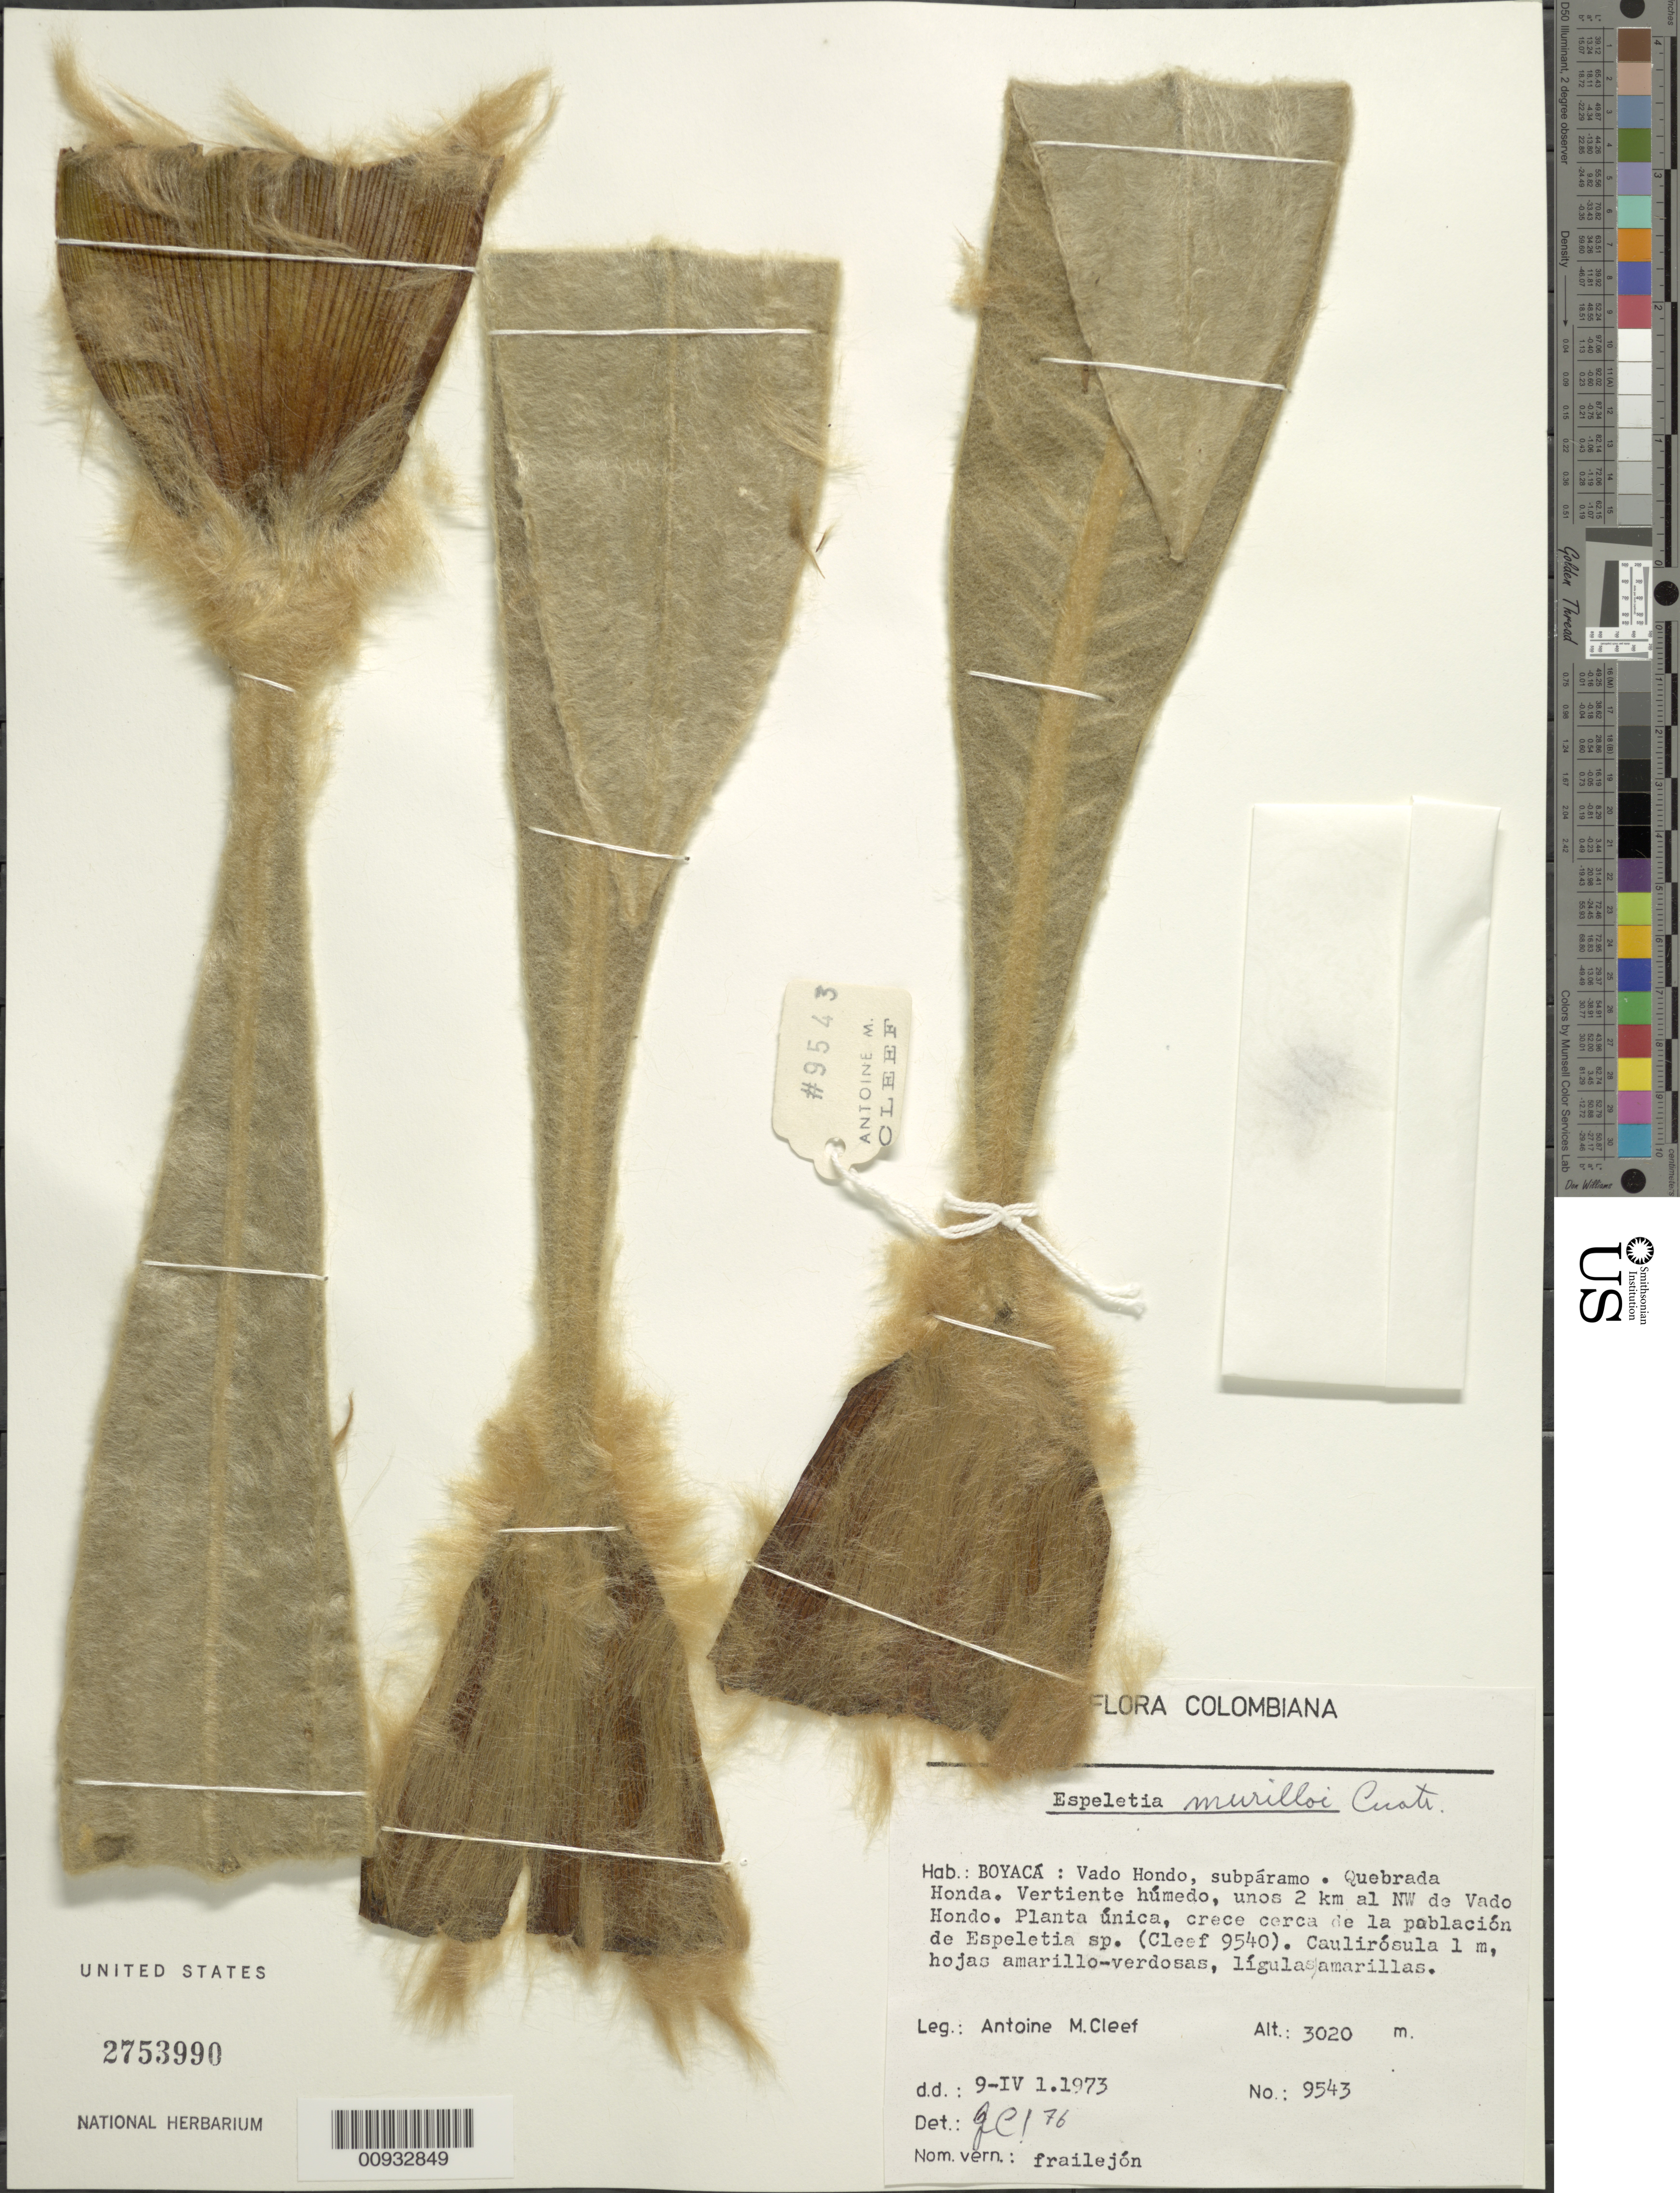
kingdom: Plantae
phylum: Tracheophyta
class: Magnoliopsida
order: Asterales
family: Asteraceae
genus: Espeletia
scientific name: Espeletia murilloi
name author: Cuatrec.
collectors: A. M. Cleef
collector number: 9543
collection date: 1973-04-09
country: Colombia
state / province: Boyacá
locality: Vado Hondo, Quebrada Honda, unos 2 km al NW de Vado Hondo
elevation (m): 3020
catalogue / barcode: US 2753990